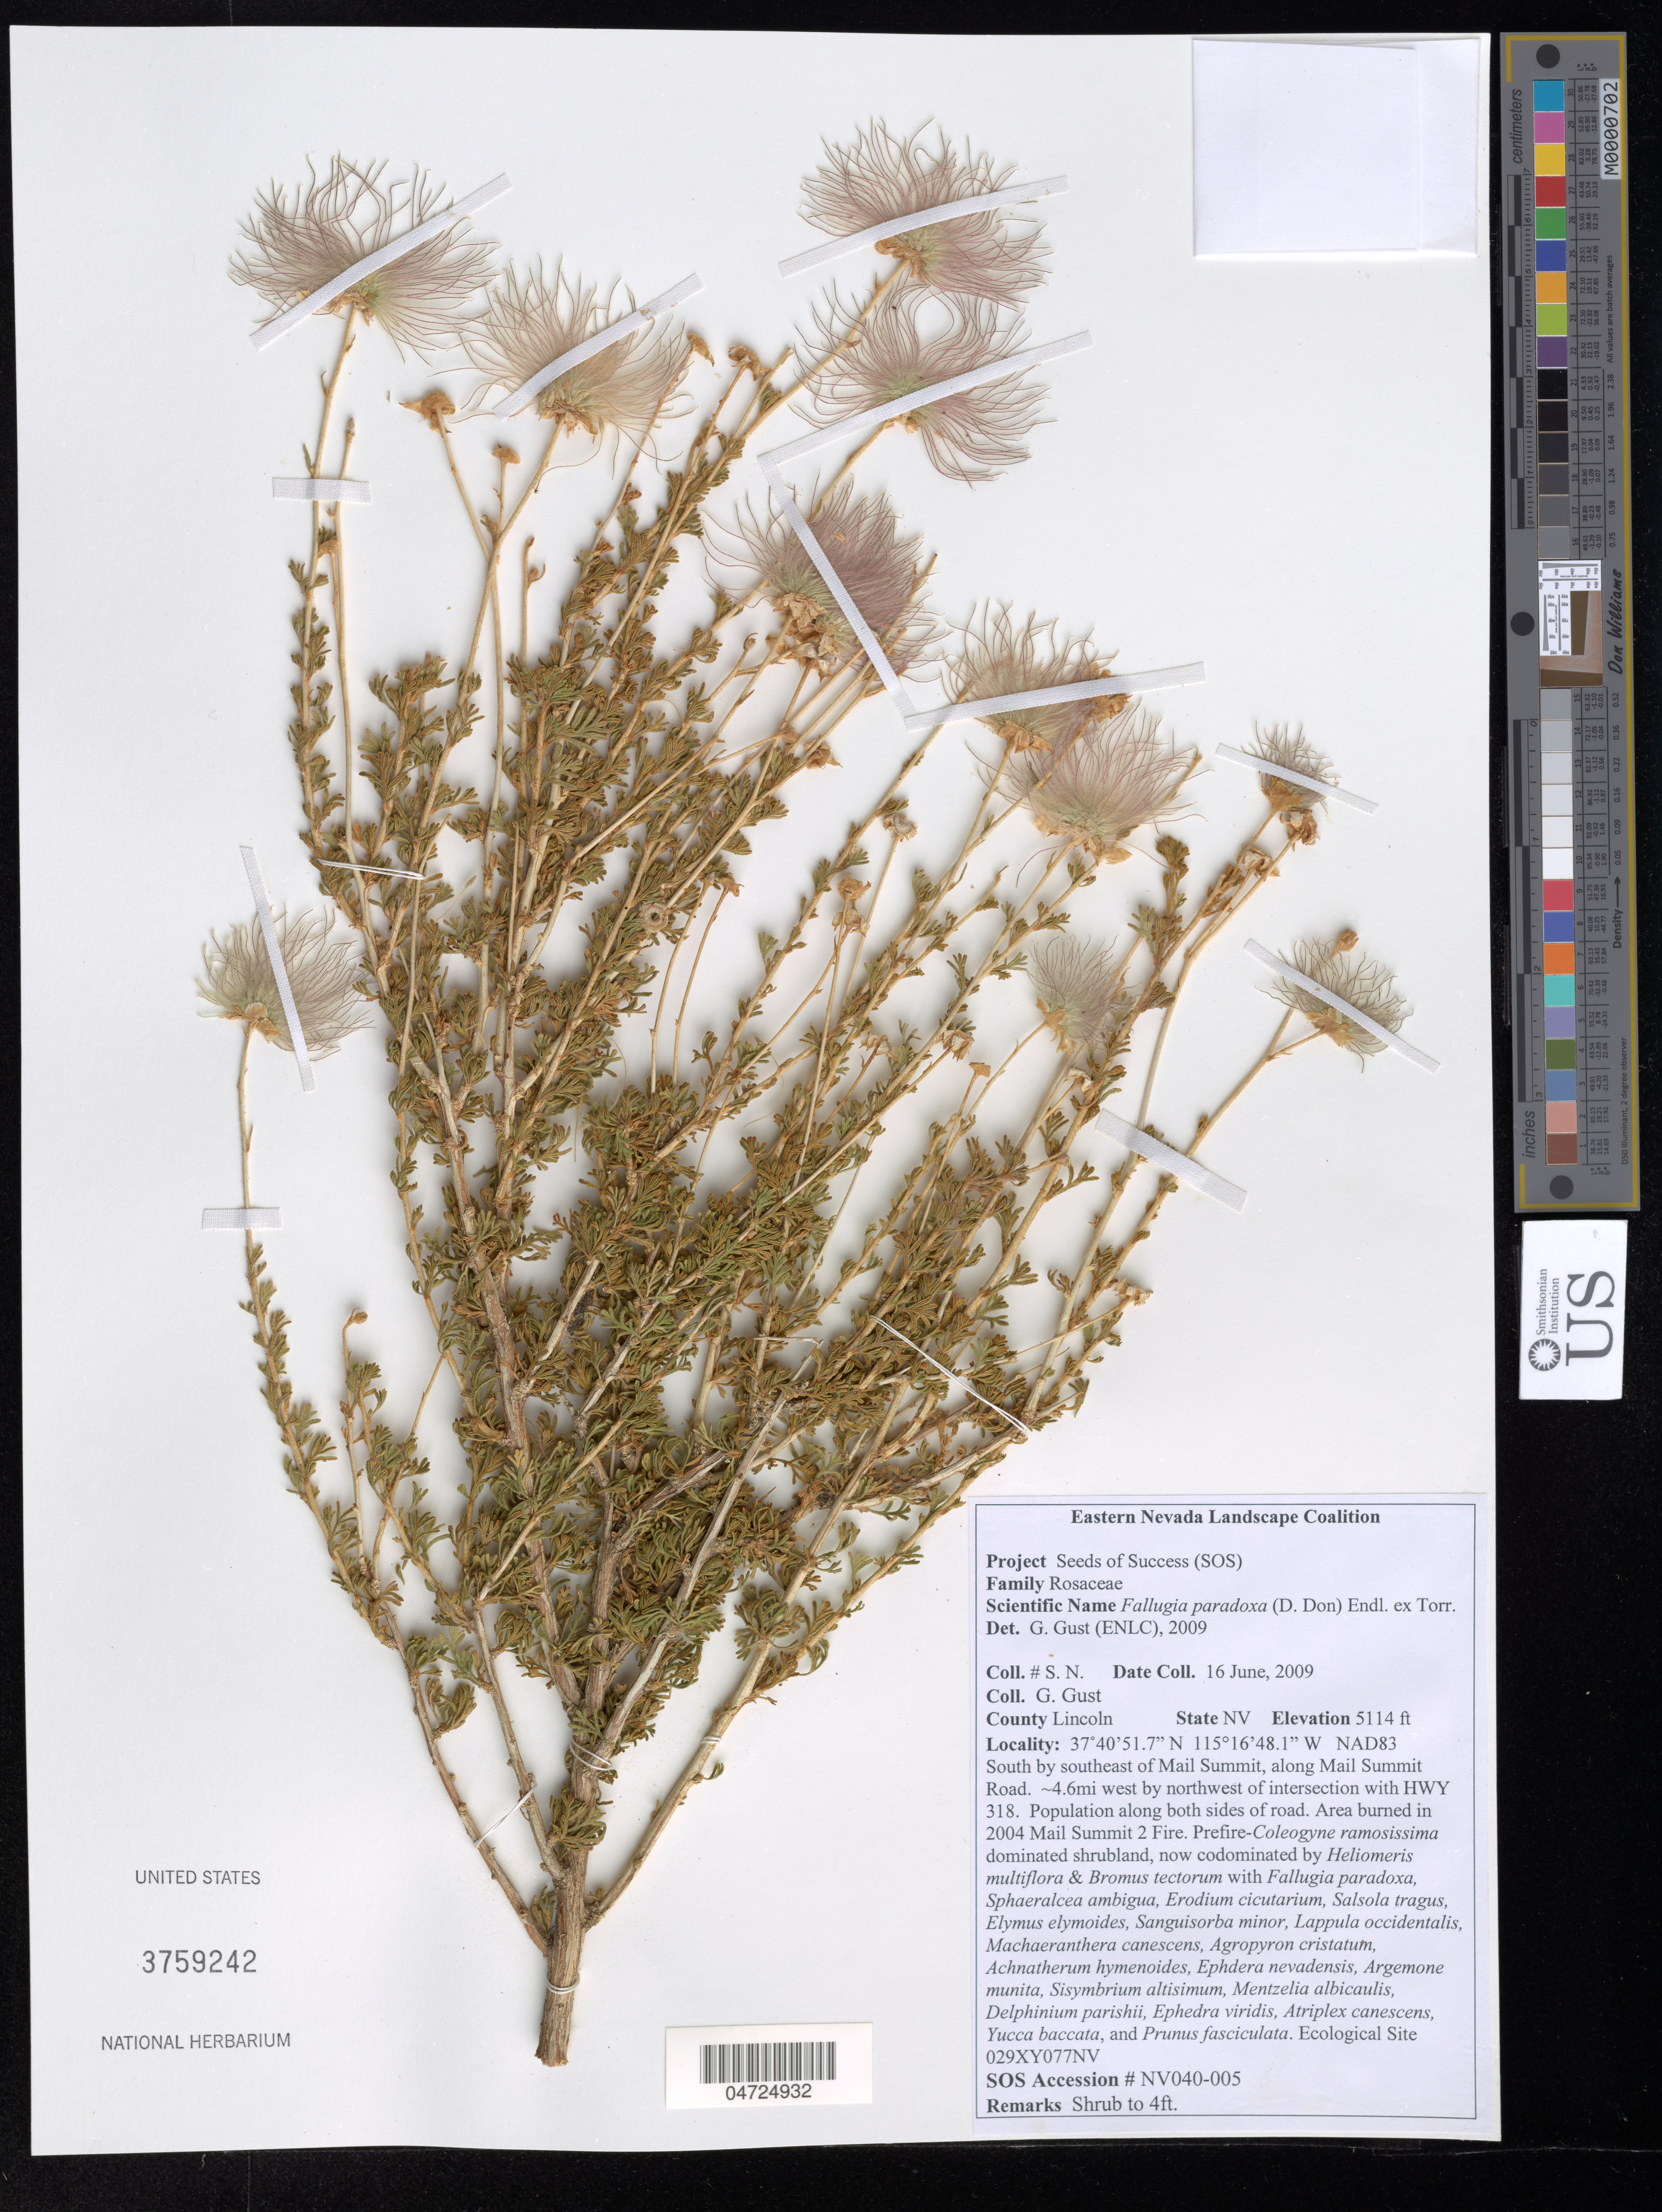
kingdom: Plantae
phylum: Tracheophyta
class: Magnoliopsida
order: Rosales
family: Rosaceae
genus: Fallugia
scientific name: Fallugia paradoxa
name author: (D. Don ex Tilloch & T. Taylor) Endl. ex Torr.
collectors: G. Gust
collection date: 2009-06-16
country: United States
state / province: Nevada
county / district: Lincoln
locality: County Lincoln. NAD83. South by southeast of Mail Summit, along Mail Summit Road. ~4.6mi west by northwest of intersection with HWY 318. Population along both sides of road. Area burned in 2004 Mail Summit 2 Fire.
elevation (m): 1559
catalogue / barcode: US 3759242